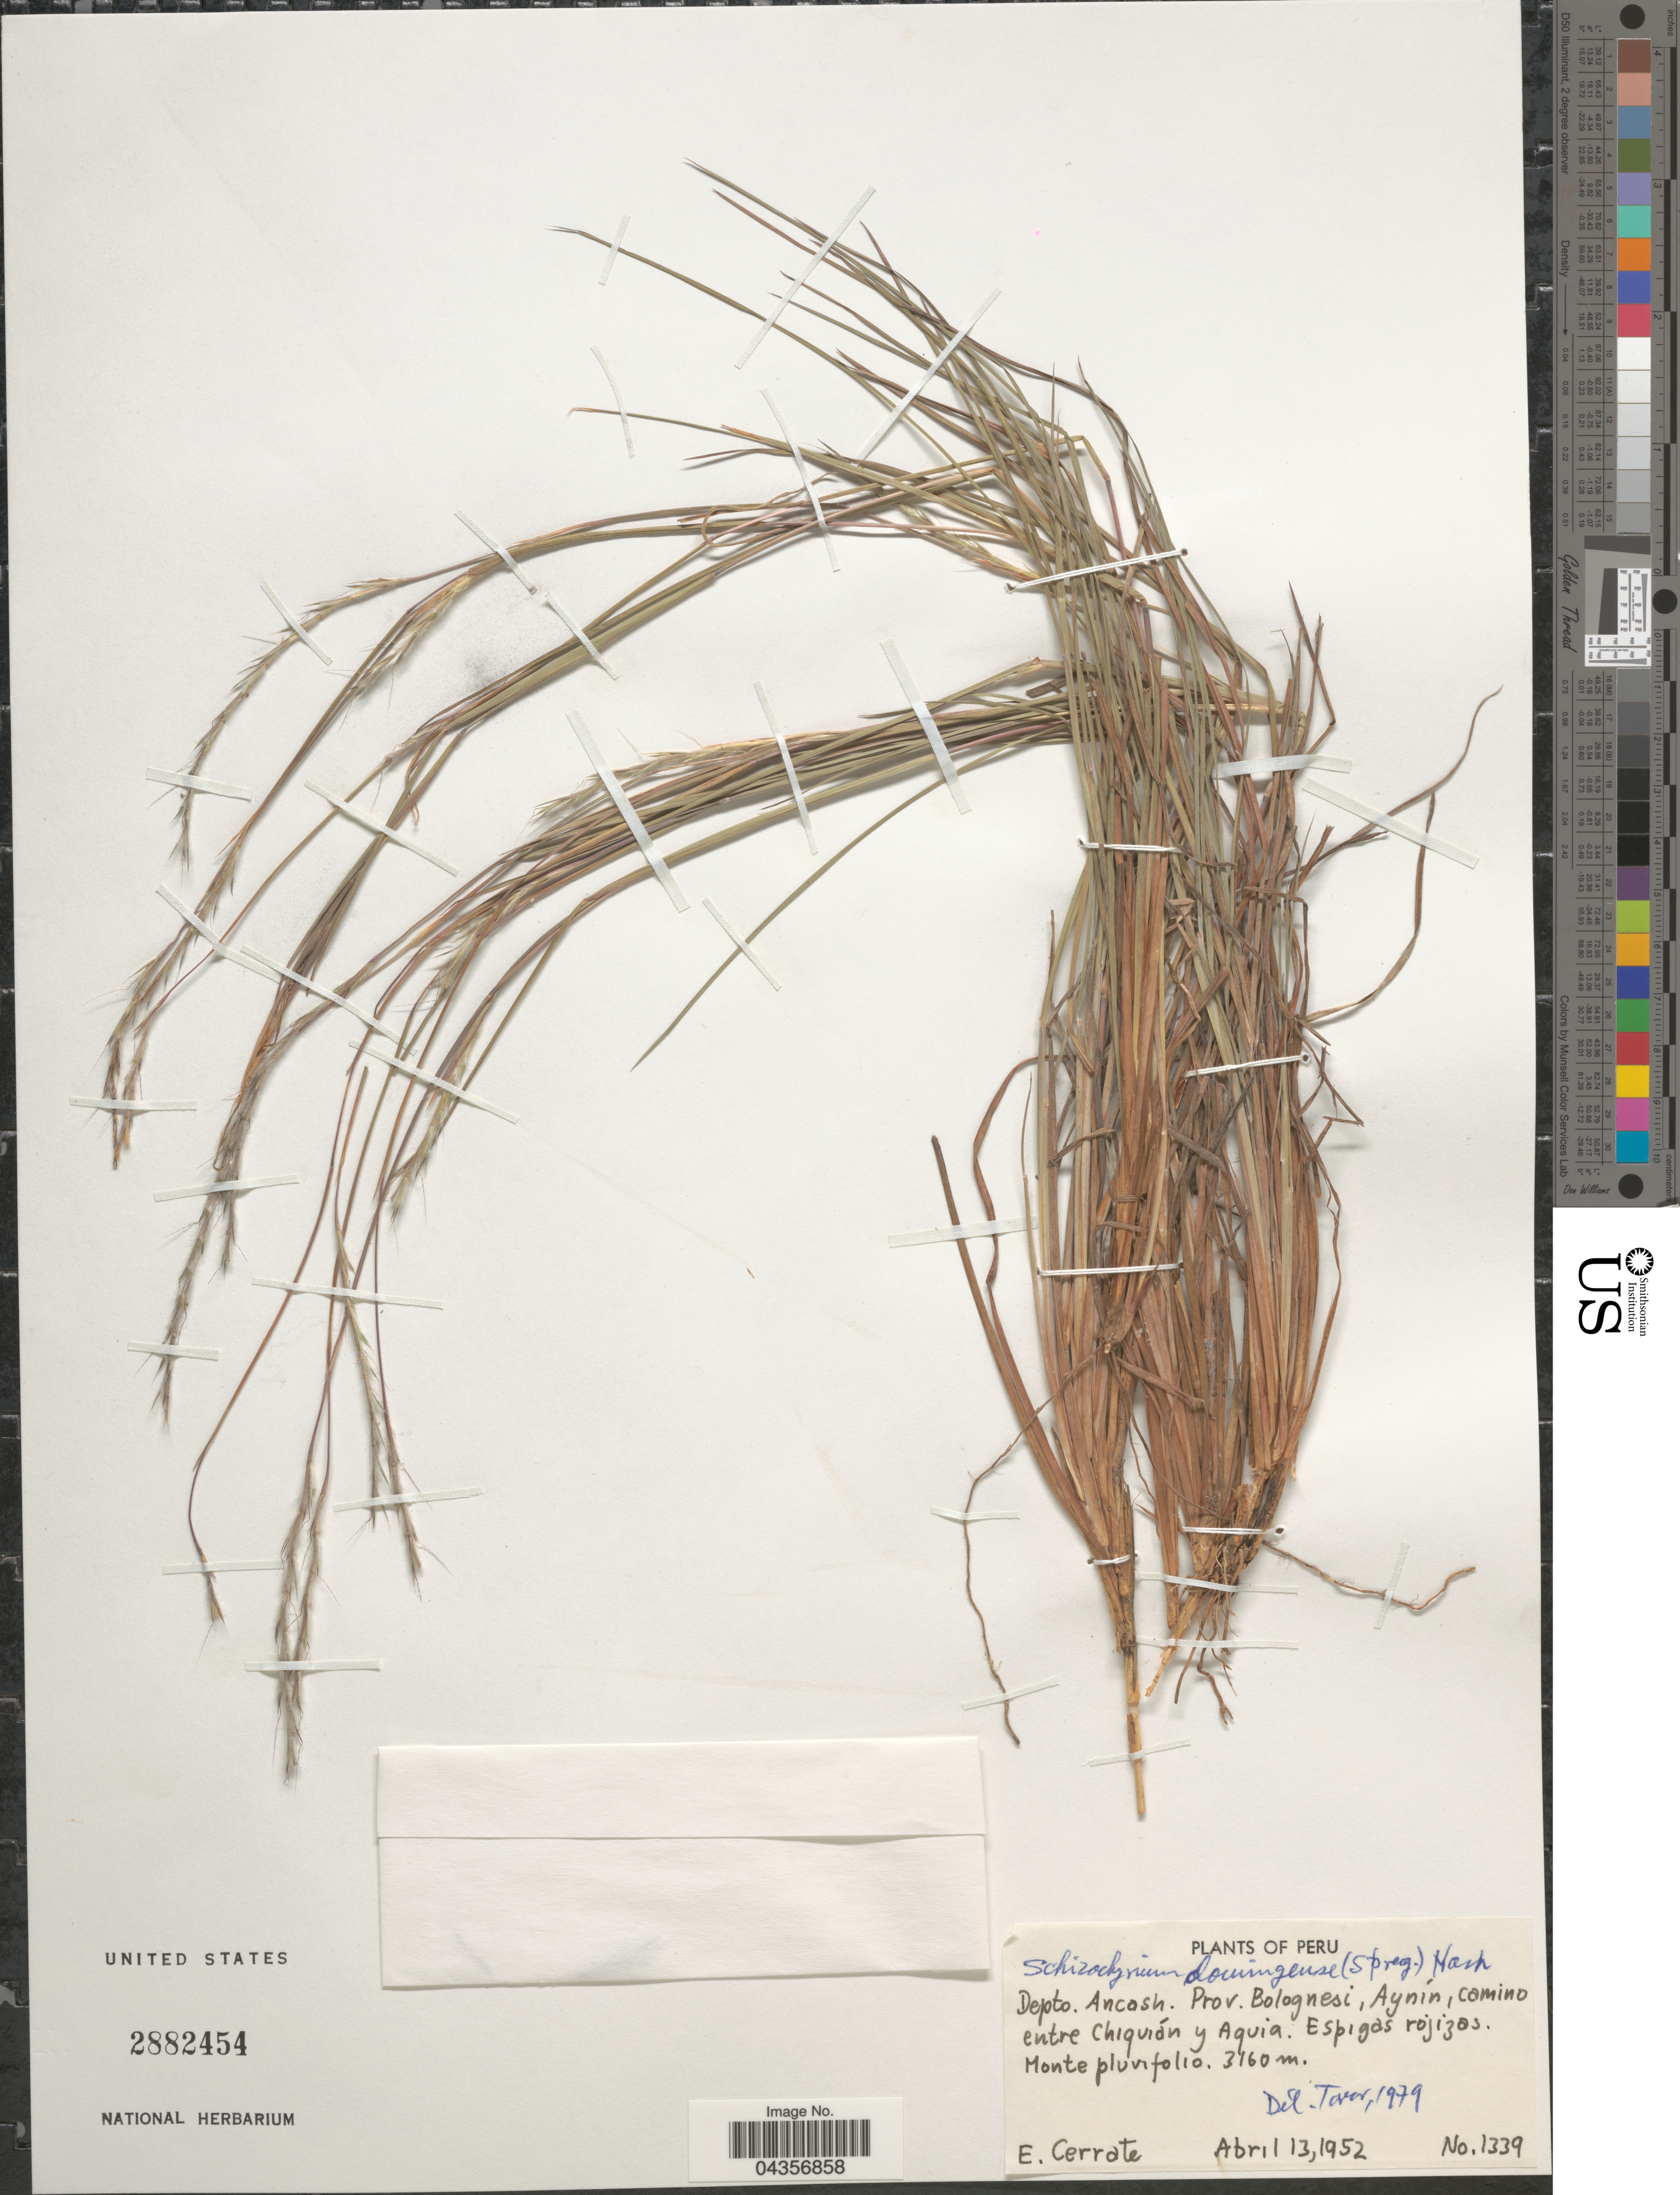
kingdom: Plantae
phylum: Tracheophyta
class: Liliopsida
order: Poales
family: Poaceae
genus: Schizachyrium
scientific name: Schizachyrium sanguineum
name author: (Retz.) Alston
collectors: E. Cerrate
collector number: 1339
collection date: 1952-04-13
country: Peru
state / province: Ancash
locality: Depto. Ancash. Prov. Bolognesi, Aynín, camino entre Chiquián y Aquia.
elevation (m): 3160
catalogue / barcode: US 2882454